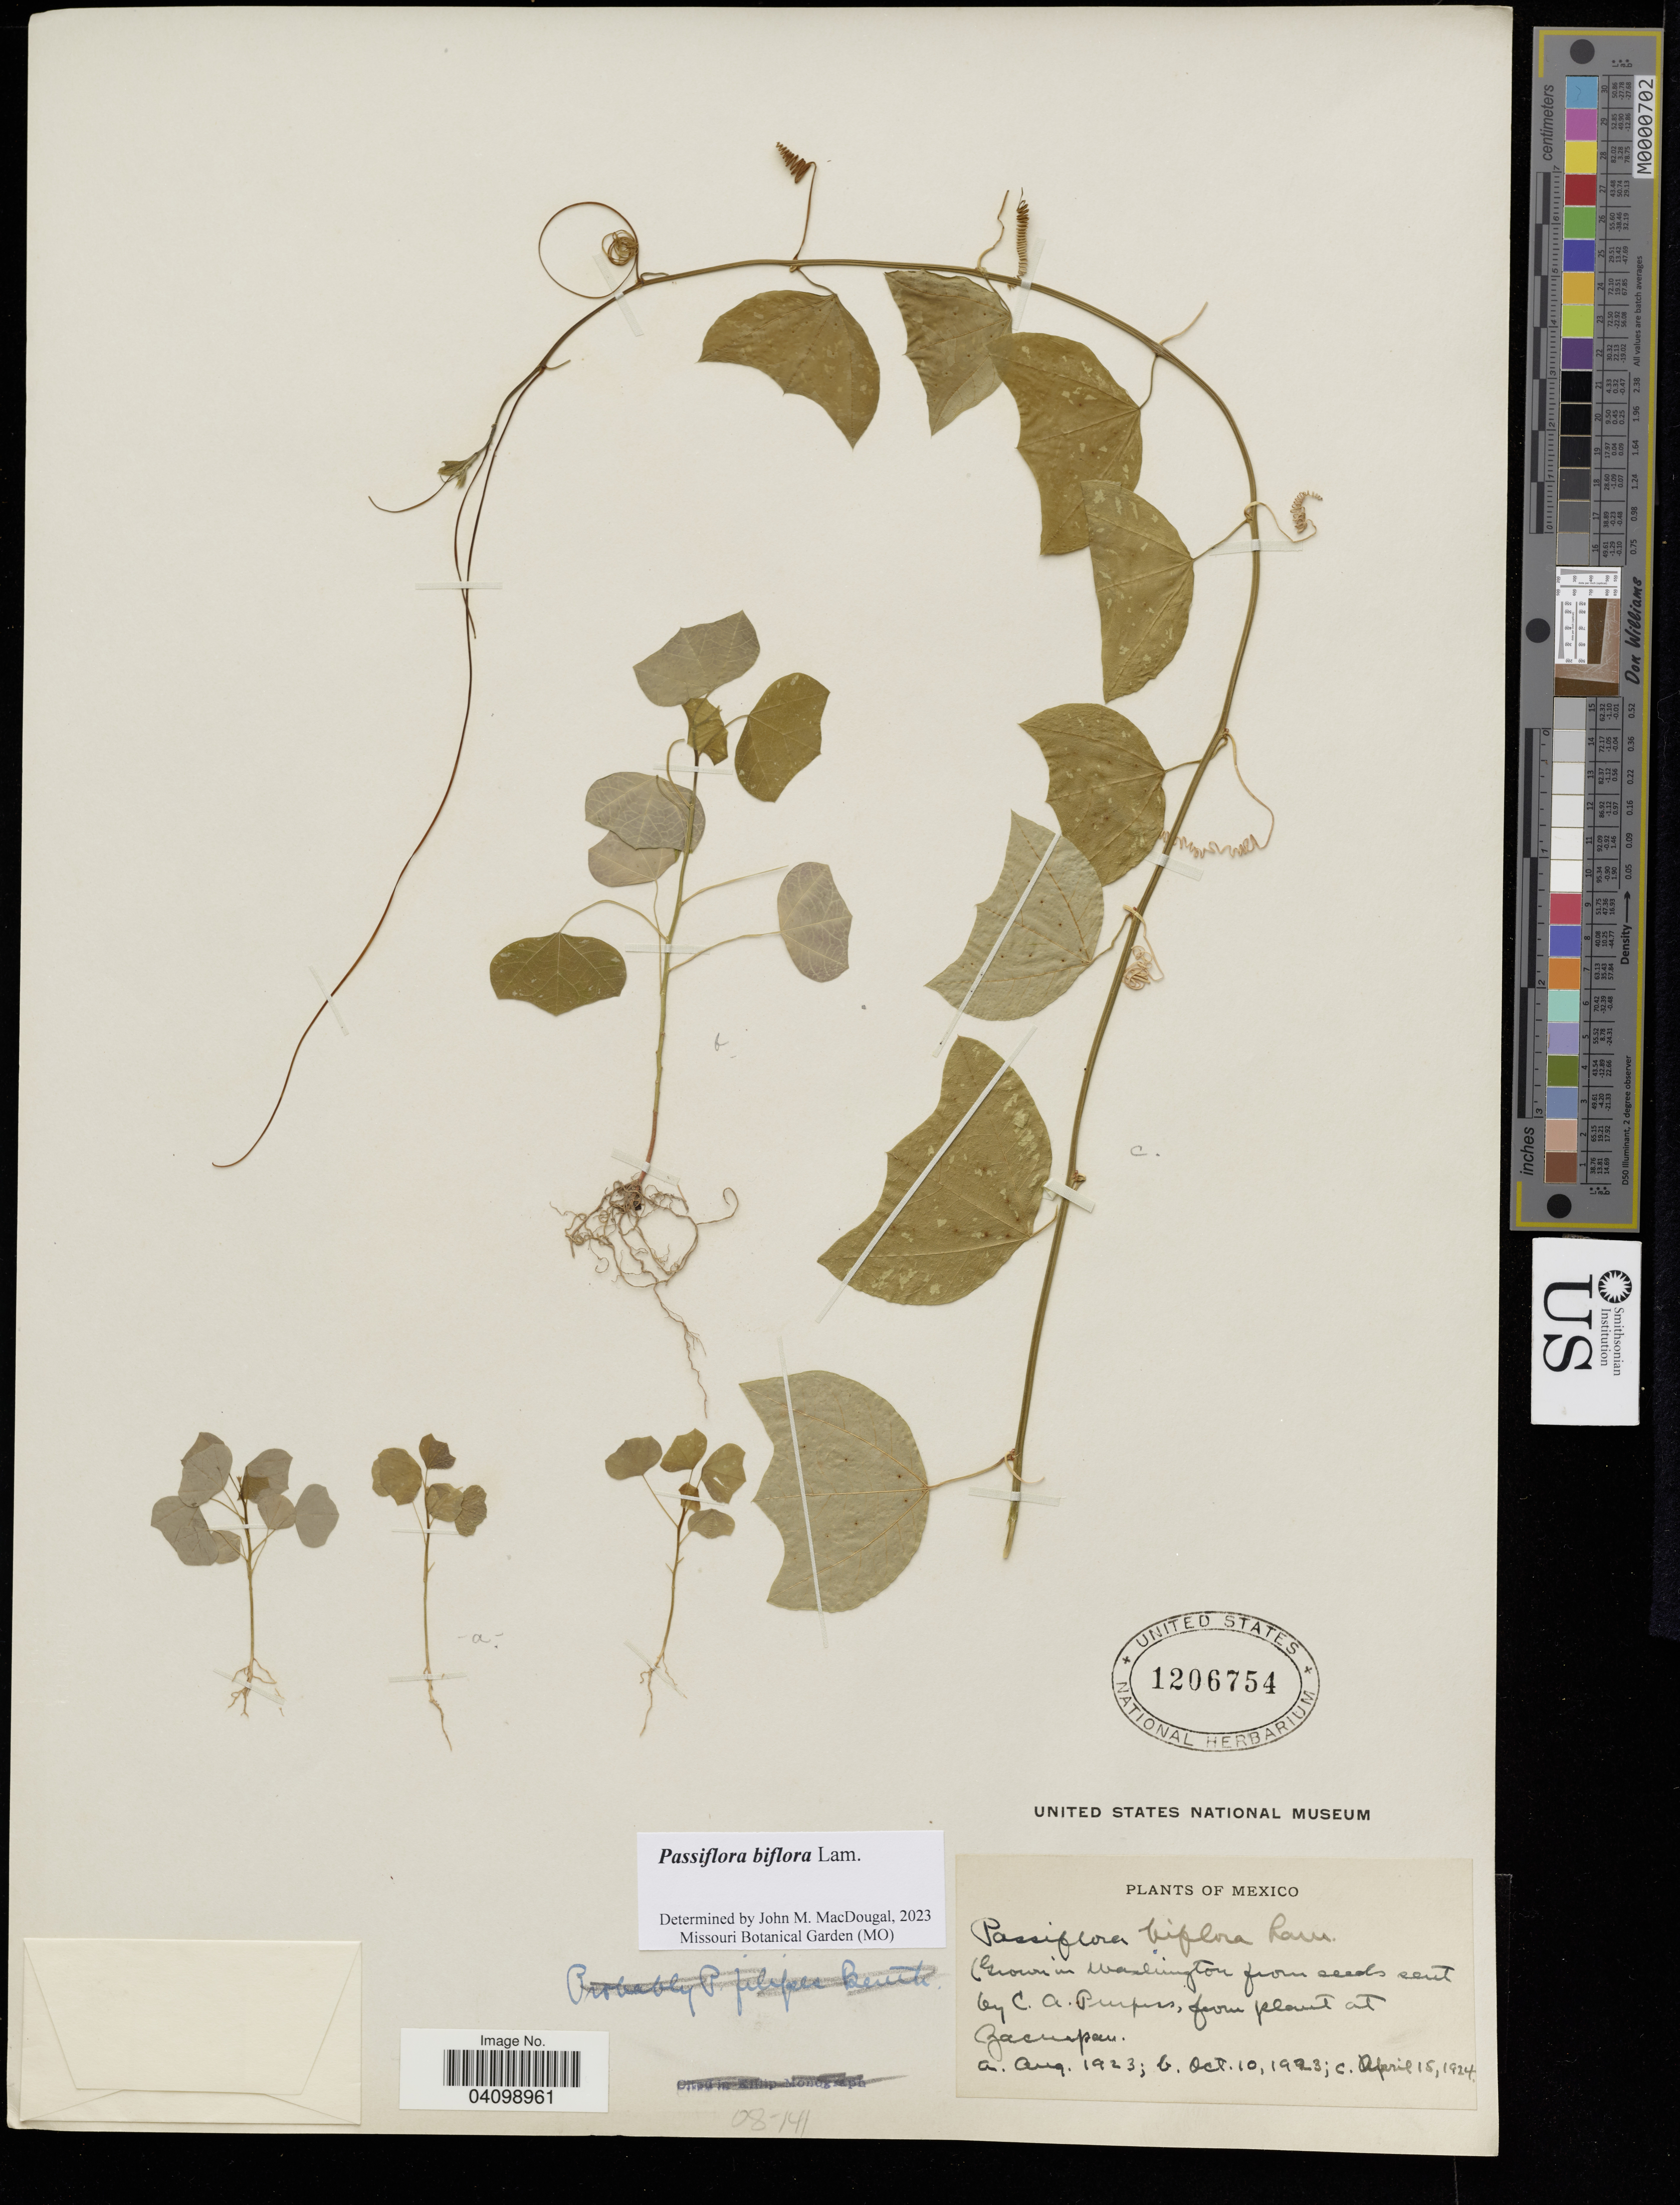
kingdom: Plantae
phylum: Tracheophyta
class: Magnoliopsida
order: Malpighiales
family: Passifloraceae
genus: Passiflora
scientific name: Passiflora biflora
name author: Lam.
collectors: C. Purpas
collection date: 1923-08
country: Mexico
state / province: México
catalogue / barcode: US 1206754